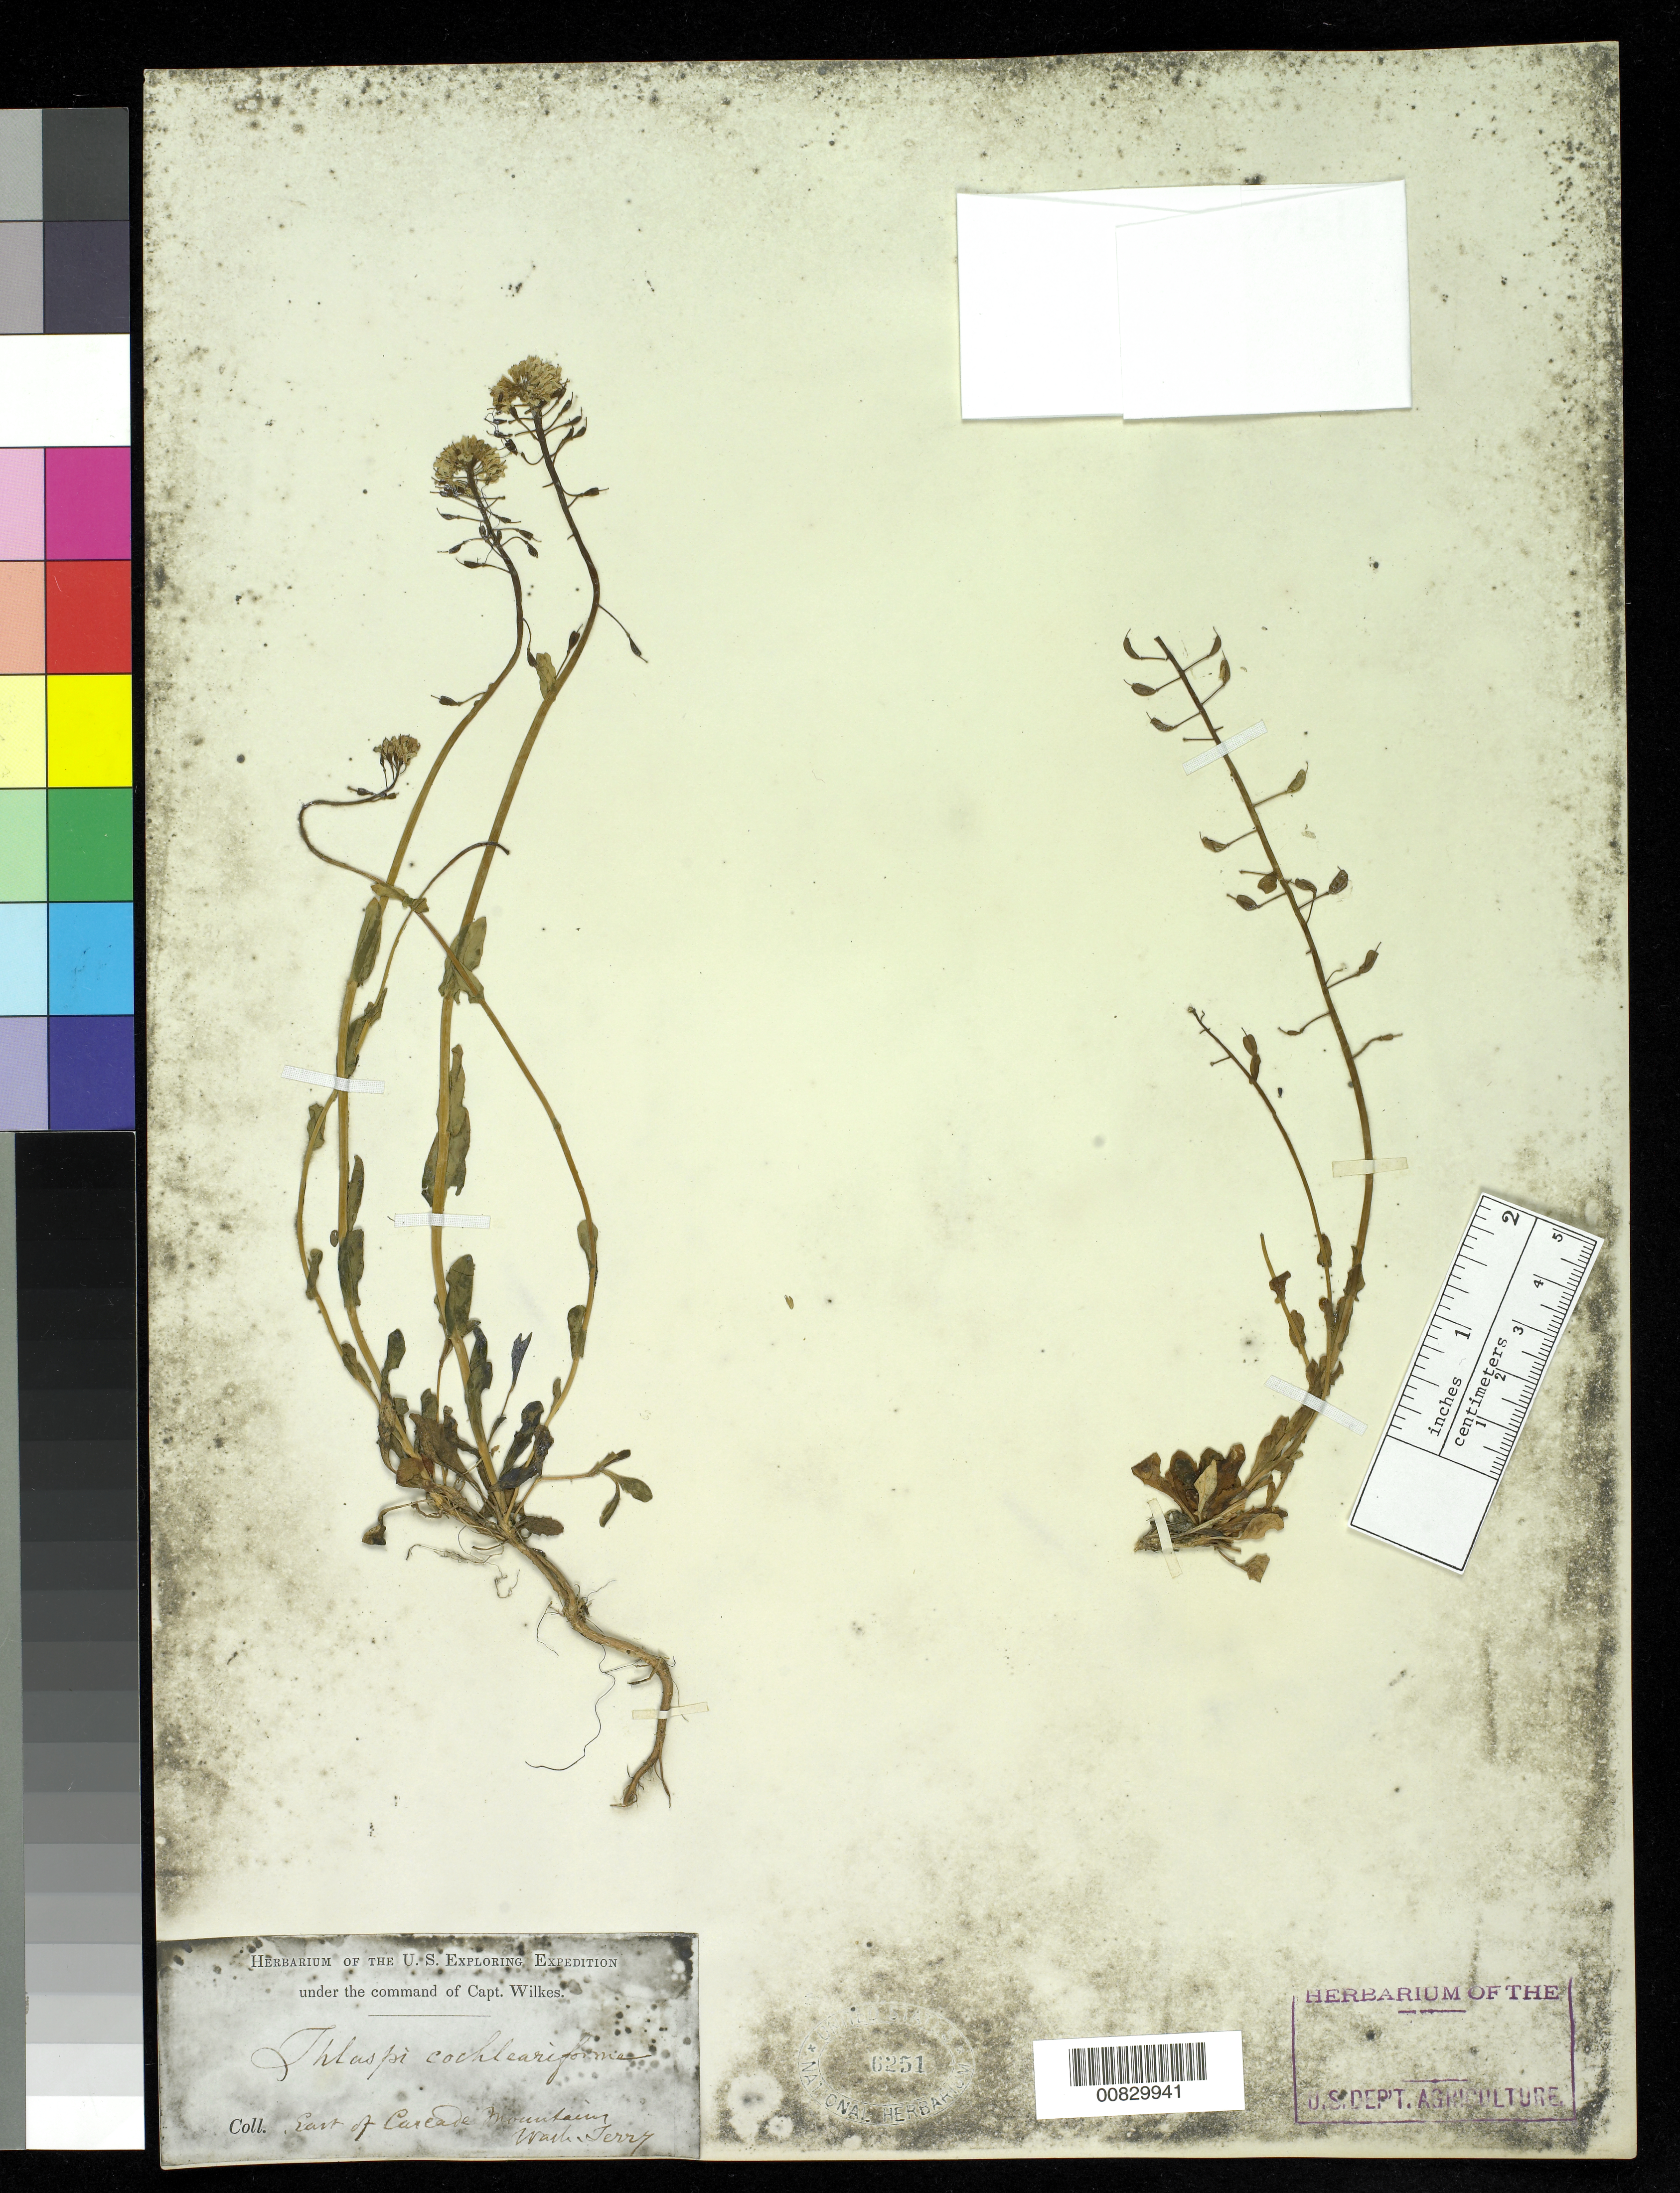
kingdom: Plantae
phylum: Tracheophyta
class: Magnoliopsida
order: Brassicales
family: Brassicaceae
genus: Thlaspi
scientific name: Thlaspi glaucum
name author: (A. Nelson) A. Nelson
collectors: Wilkes Explor. Exped.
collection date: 1838/1842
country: United States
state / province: Washington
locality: East of Cascade Mountains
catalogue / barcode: US 6251